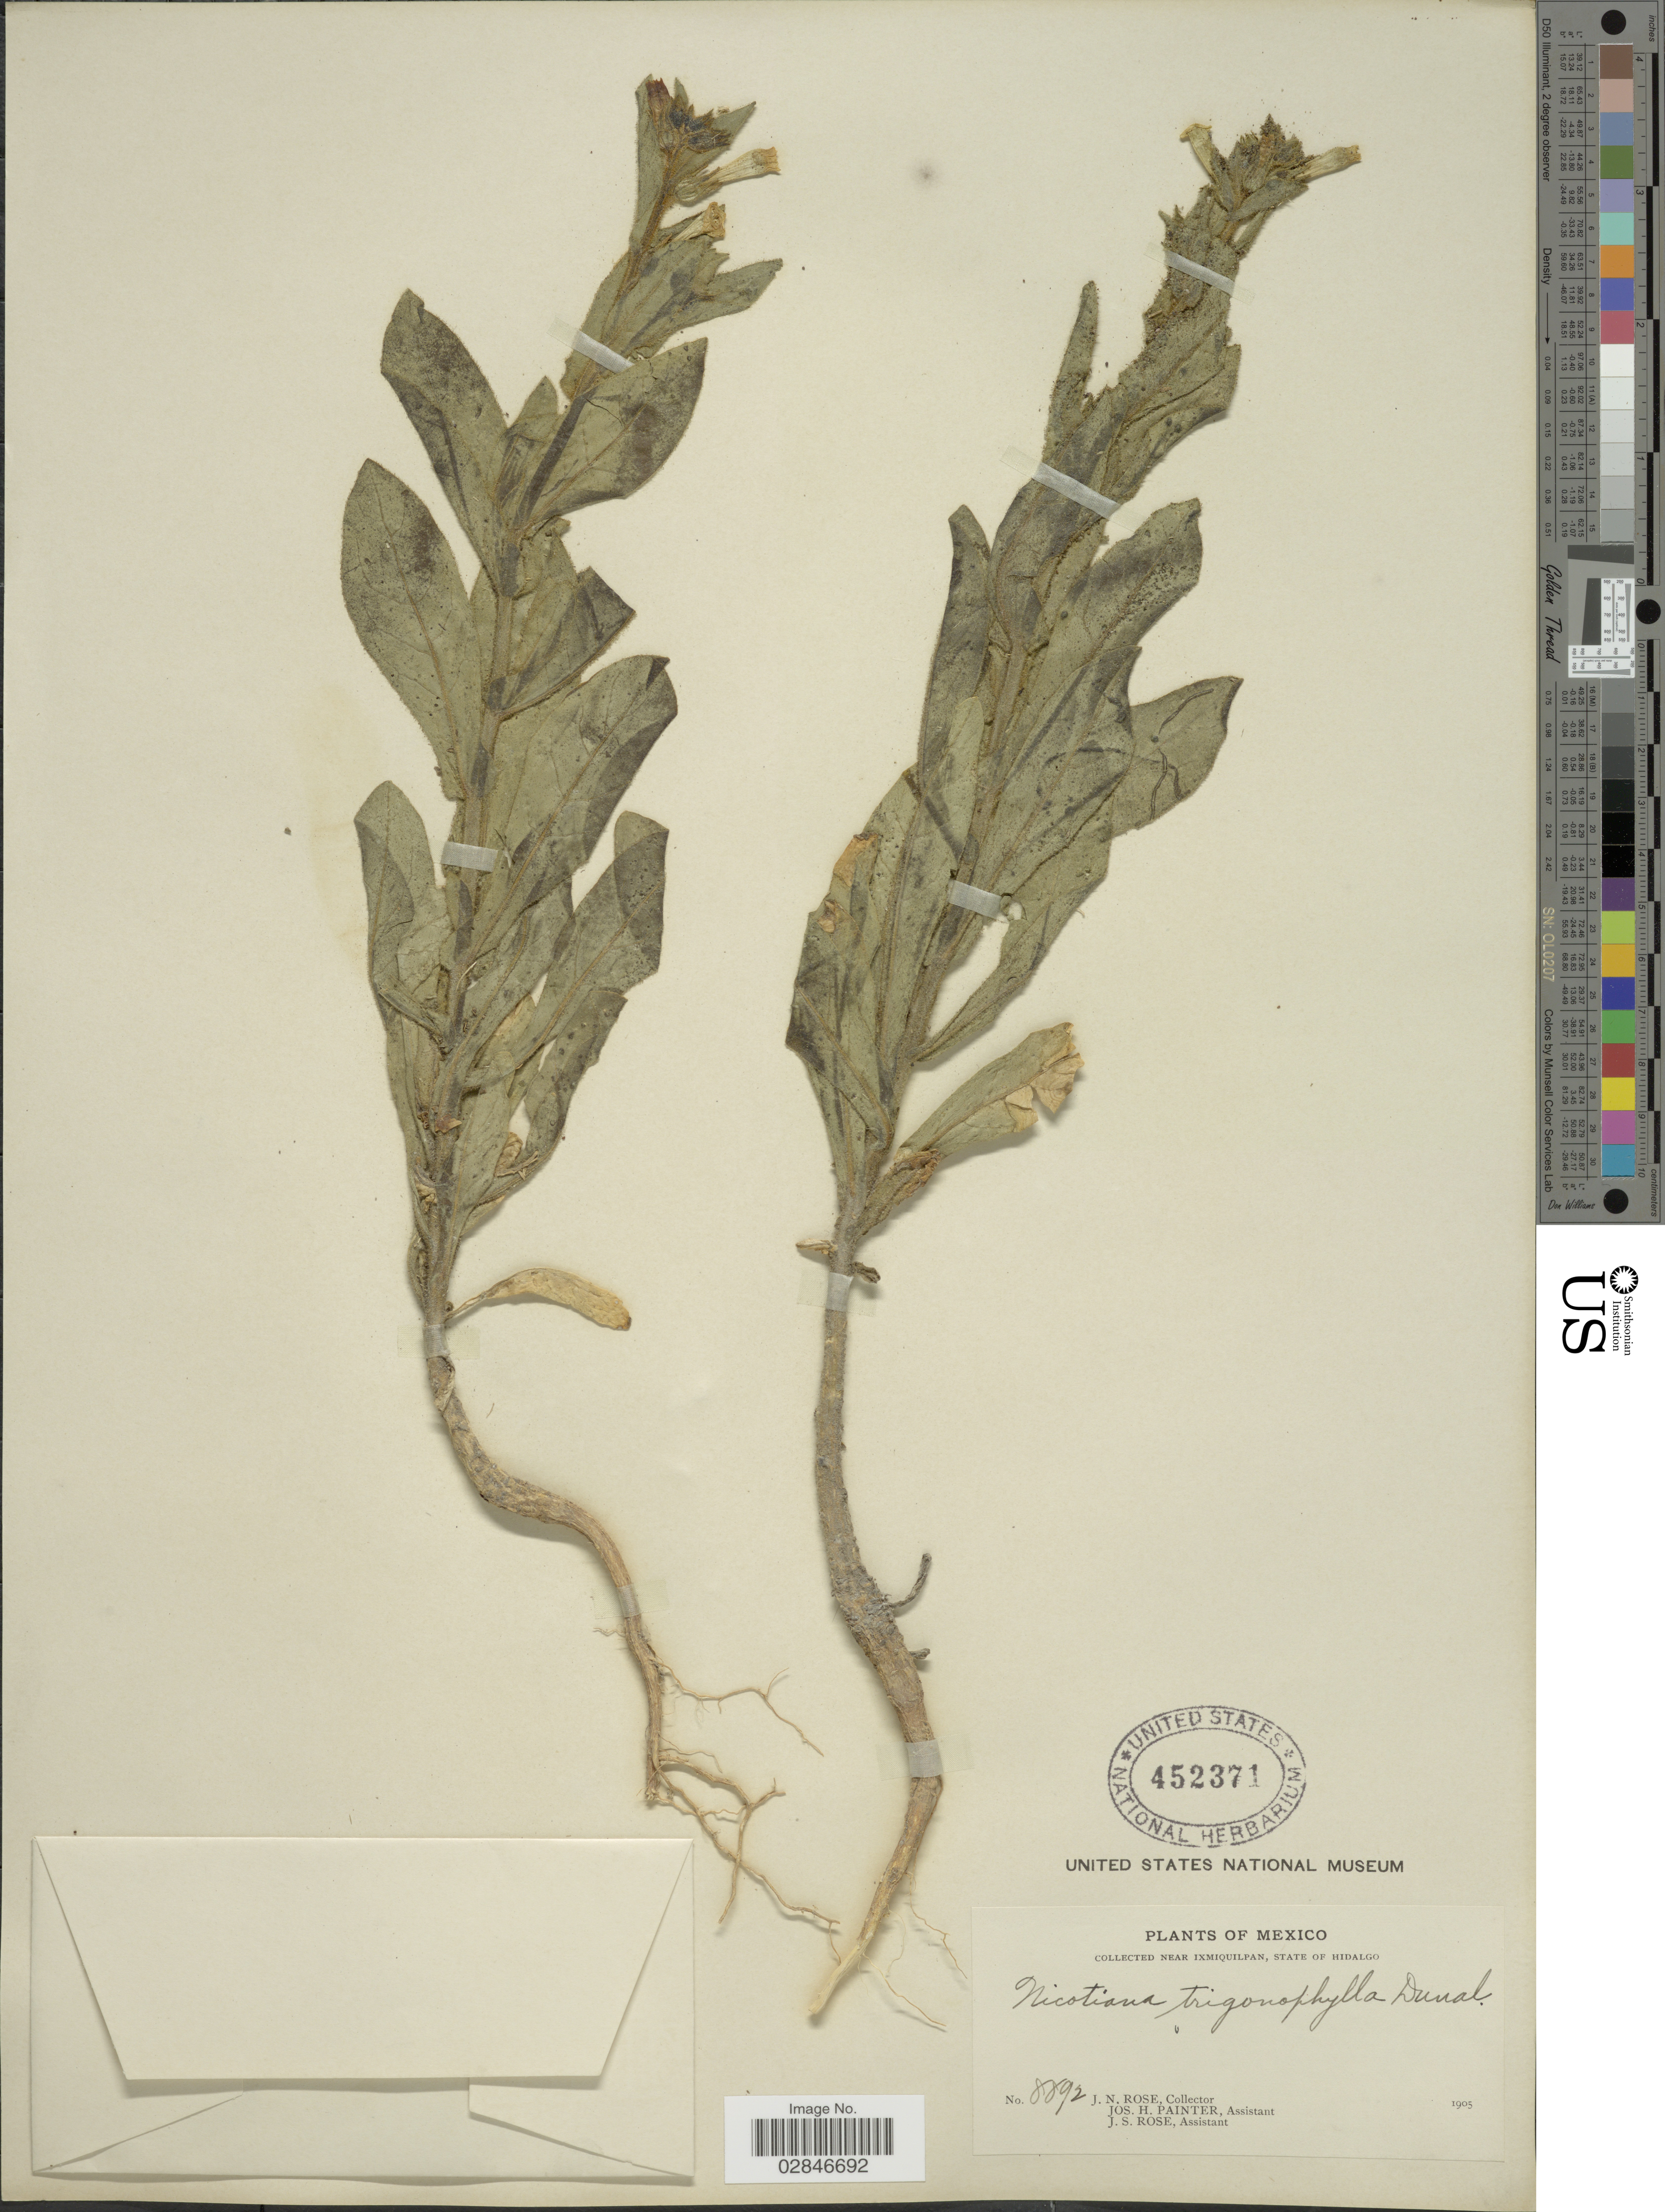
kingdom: Plantae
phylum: Tracheophyta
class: Magnoliopsida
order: Solanales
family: Solanaceae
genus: Nicotiana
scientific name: Nicotiana trigonophylla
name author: Dunal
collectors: J. N. Rose, J. H. Painter & J. S. Rose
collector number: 8892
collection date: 1905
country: Mexico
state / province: Hidalgo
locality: Near Ixmiquilpan.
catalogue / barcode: US 452371